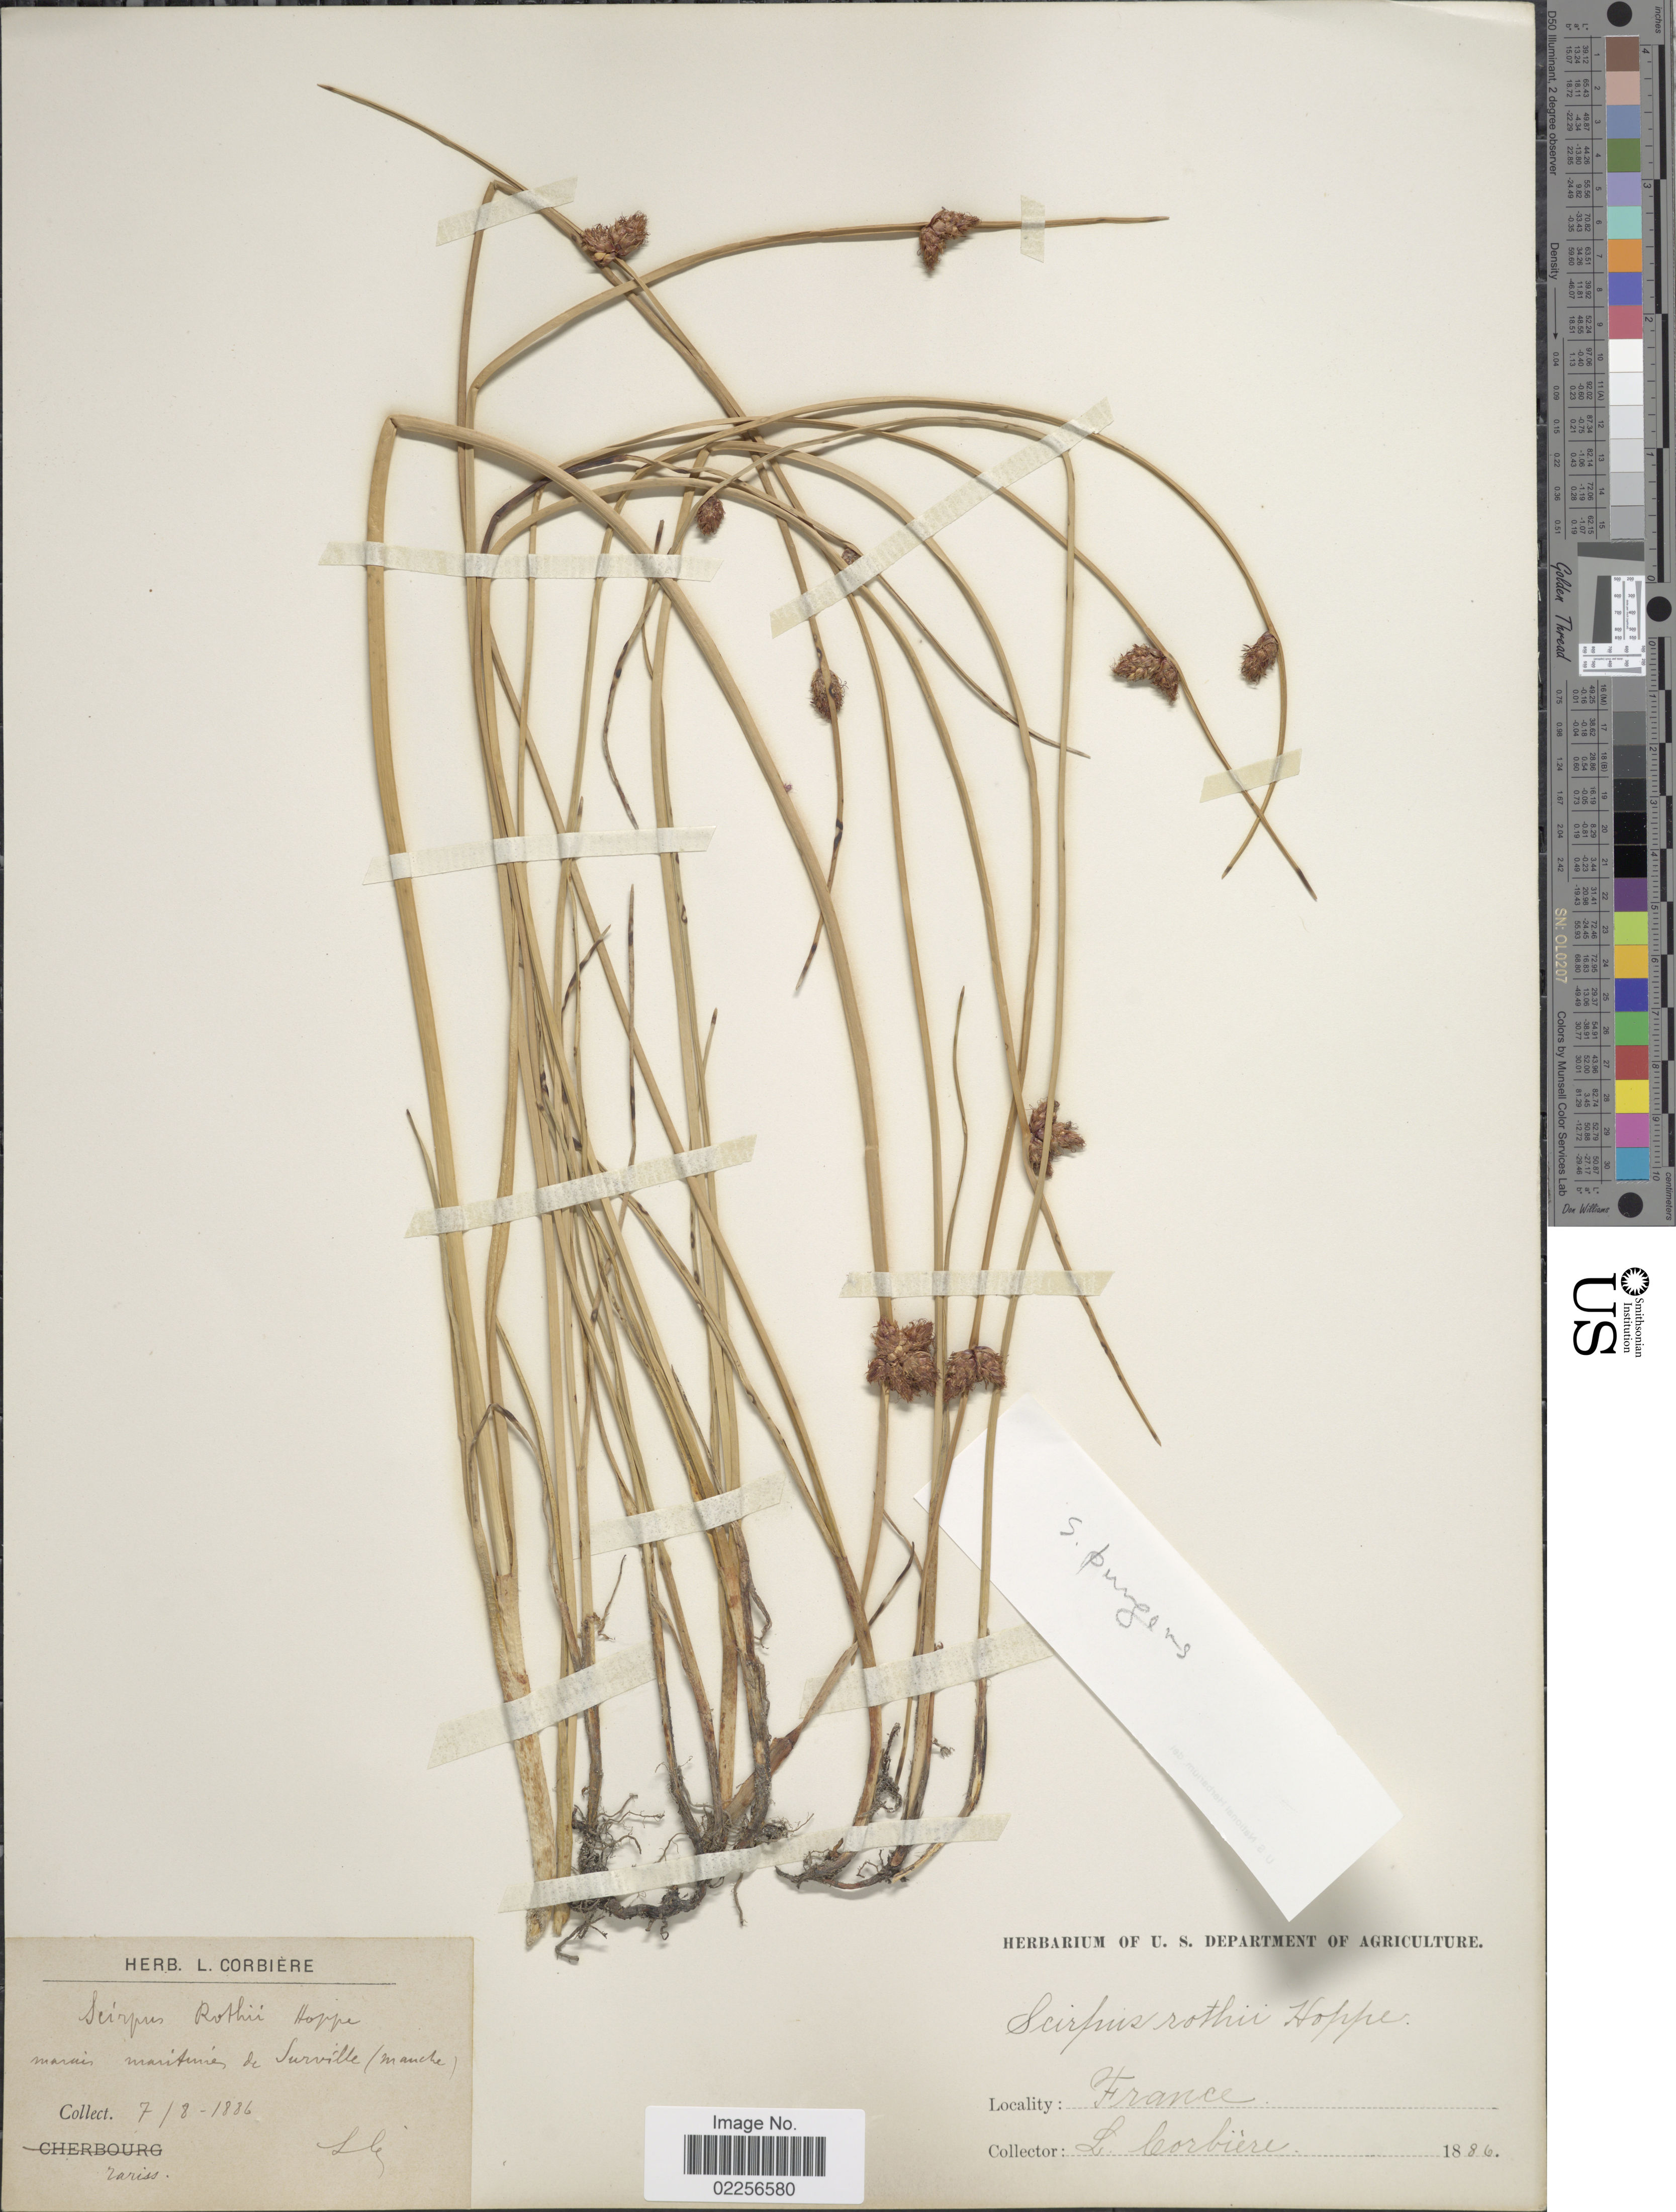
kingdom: Plantae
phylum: Tracheophyta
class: Liliopsida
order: Poales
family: Cyperaceae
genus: Schoenoplectus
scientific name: Schoenoplectus pungens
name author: (Vahl) Palla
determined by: Strong, Mark T., (BOT), Smithsonian Institution - National Museum of Natural History (UNITED STATES)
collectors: L. Corbière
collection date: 1886-08-07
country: France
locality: Surville (Manche)